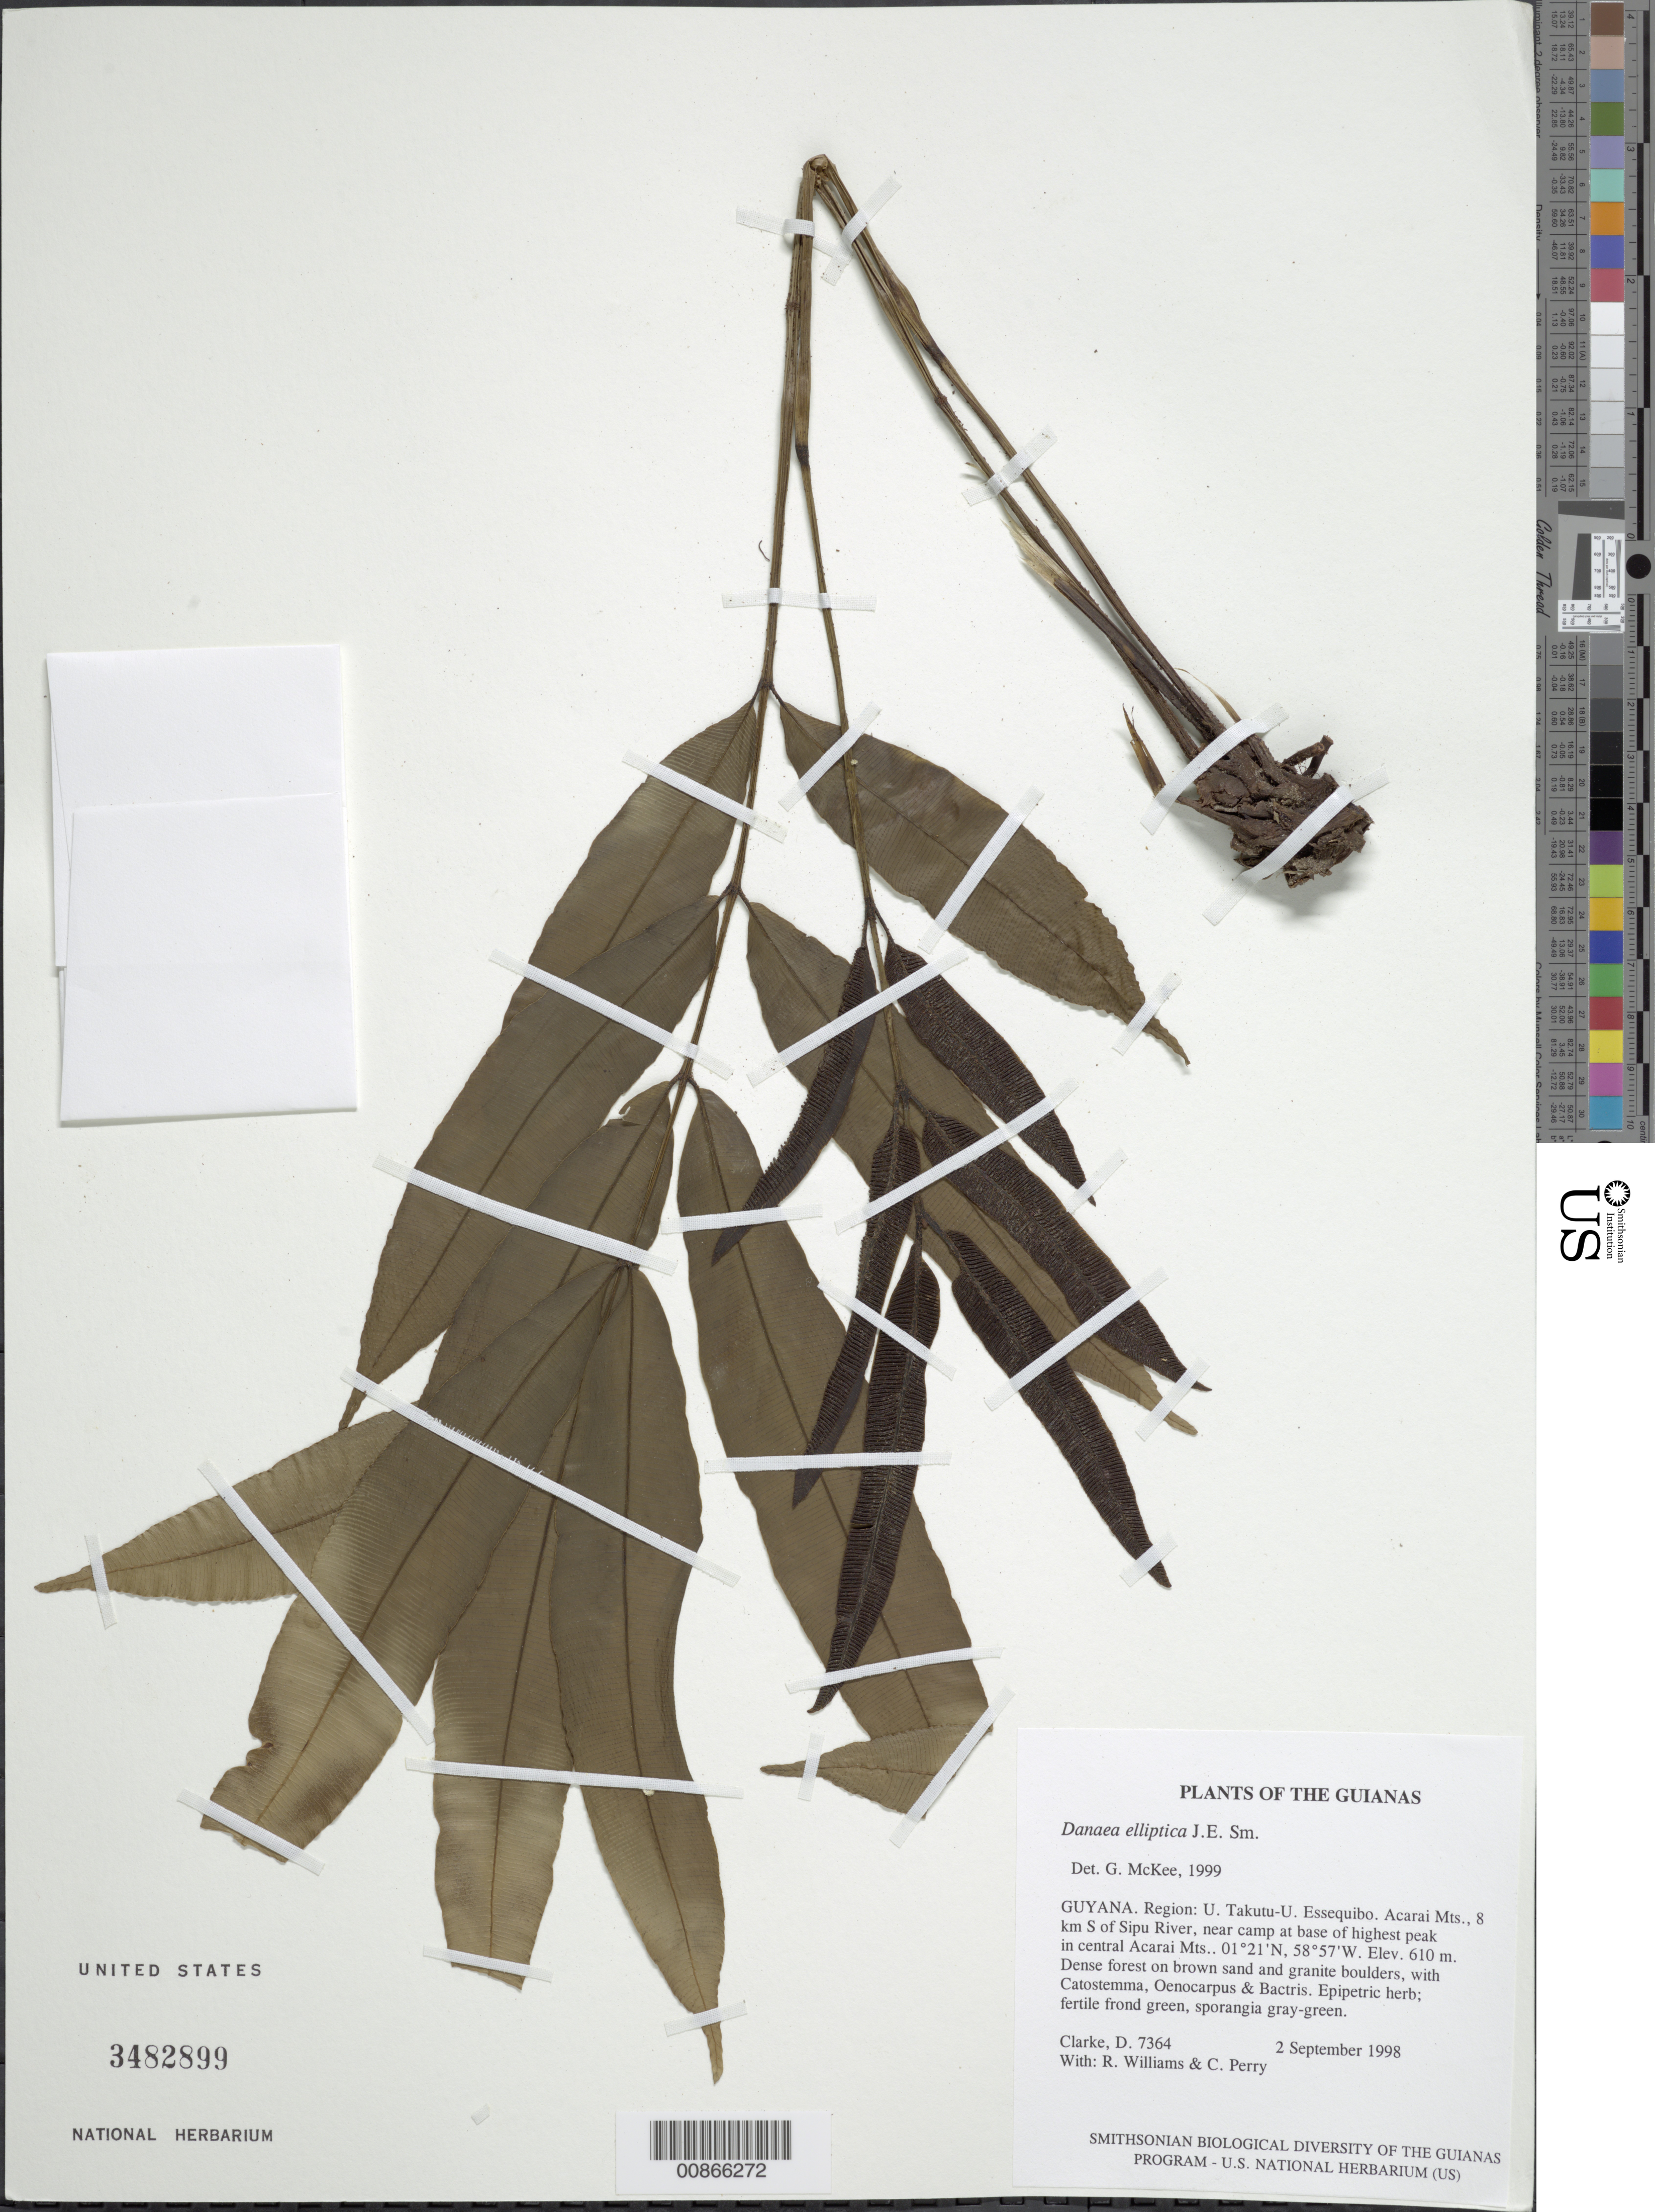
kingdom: Plantae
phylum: Tracheophyta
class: Polypodiopsida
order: Marattiales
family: Marattiaceae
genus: Danaea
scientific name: Danaea elliptica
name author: Sm.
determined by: McKee, G. S., (US), NMNH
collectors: H. D. Clarke, R. Williams & C. Perry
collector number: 7364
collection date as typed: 2 September 1998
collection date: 1998-09-02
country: Guyana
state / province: U. Takutu-U. Essequibo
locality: Acarai Mts., 8 km S of Sipu River, near camp at base of highest peak in central Acarai Mts.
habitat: Dense forest on brown sand and granite boulders, with Catostemma, Oenocarpus & Bactris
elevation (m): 610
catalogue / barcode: US 3482899